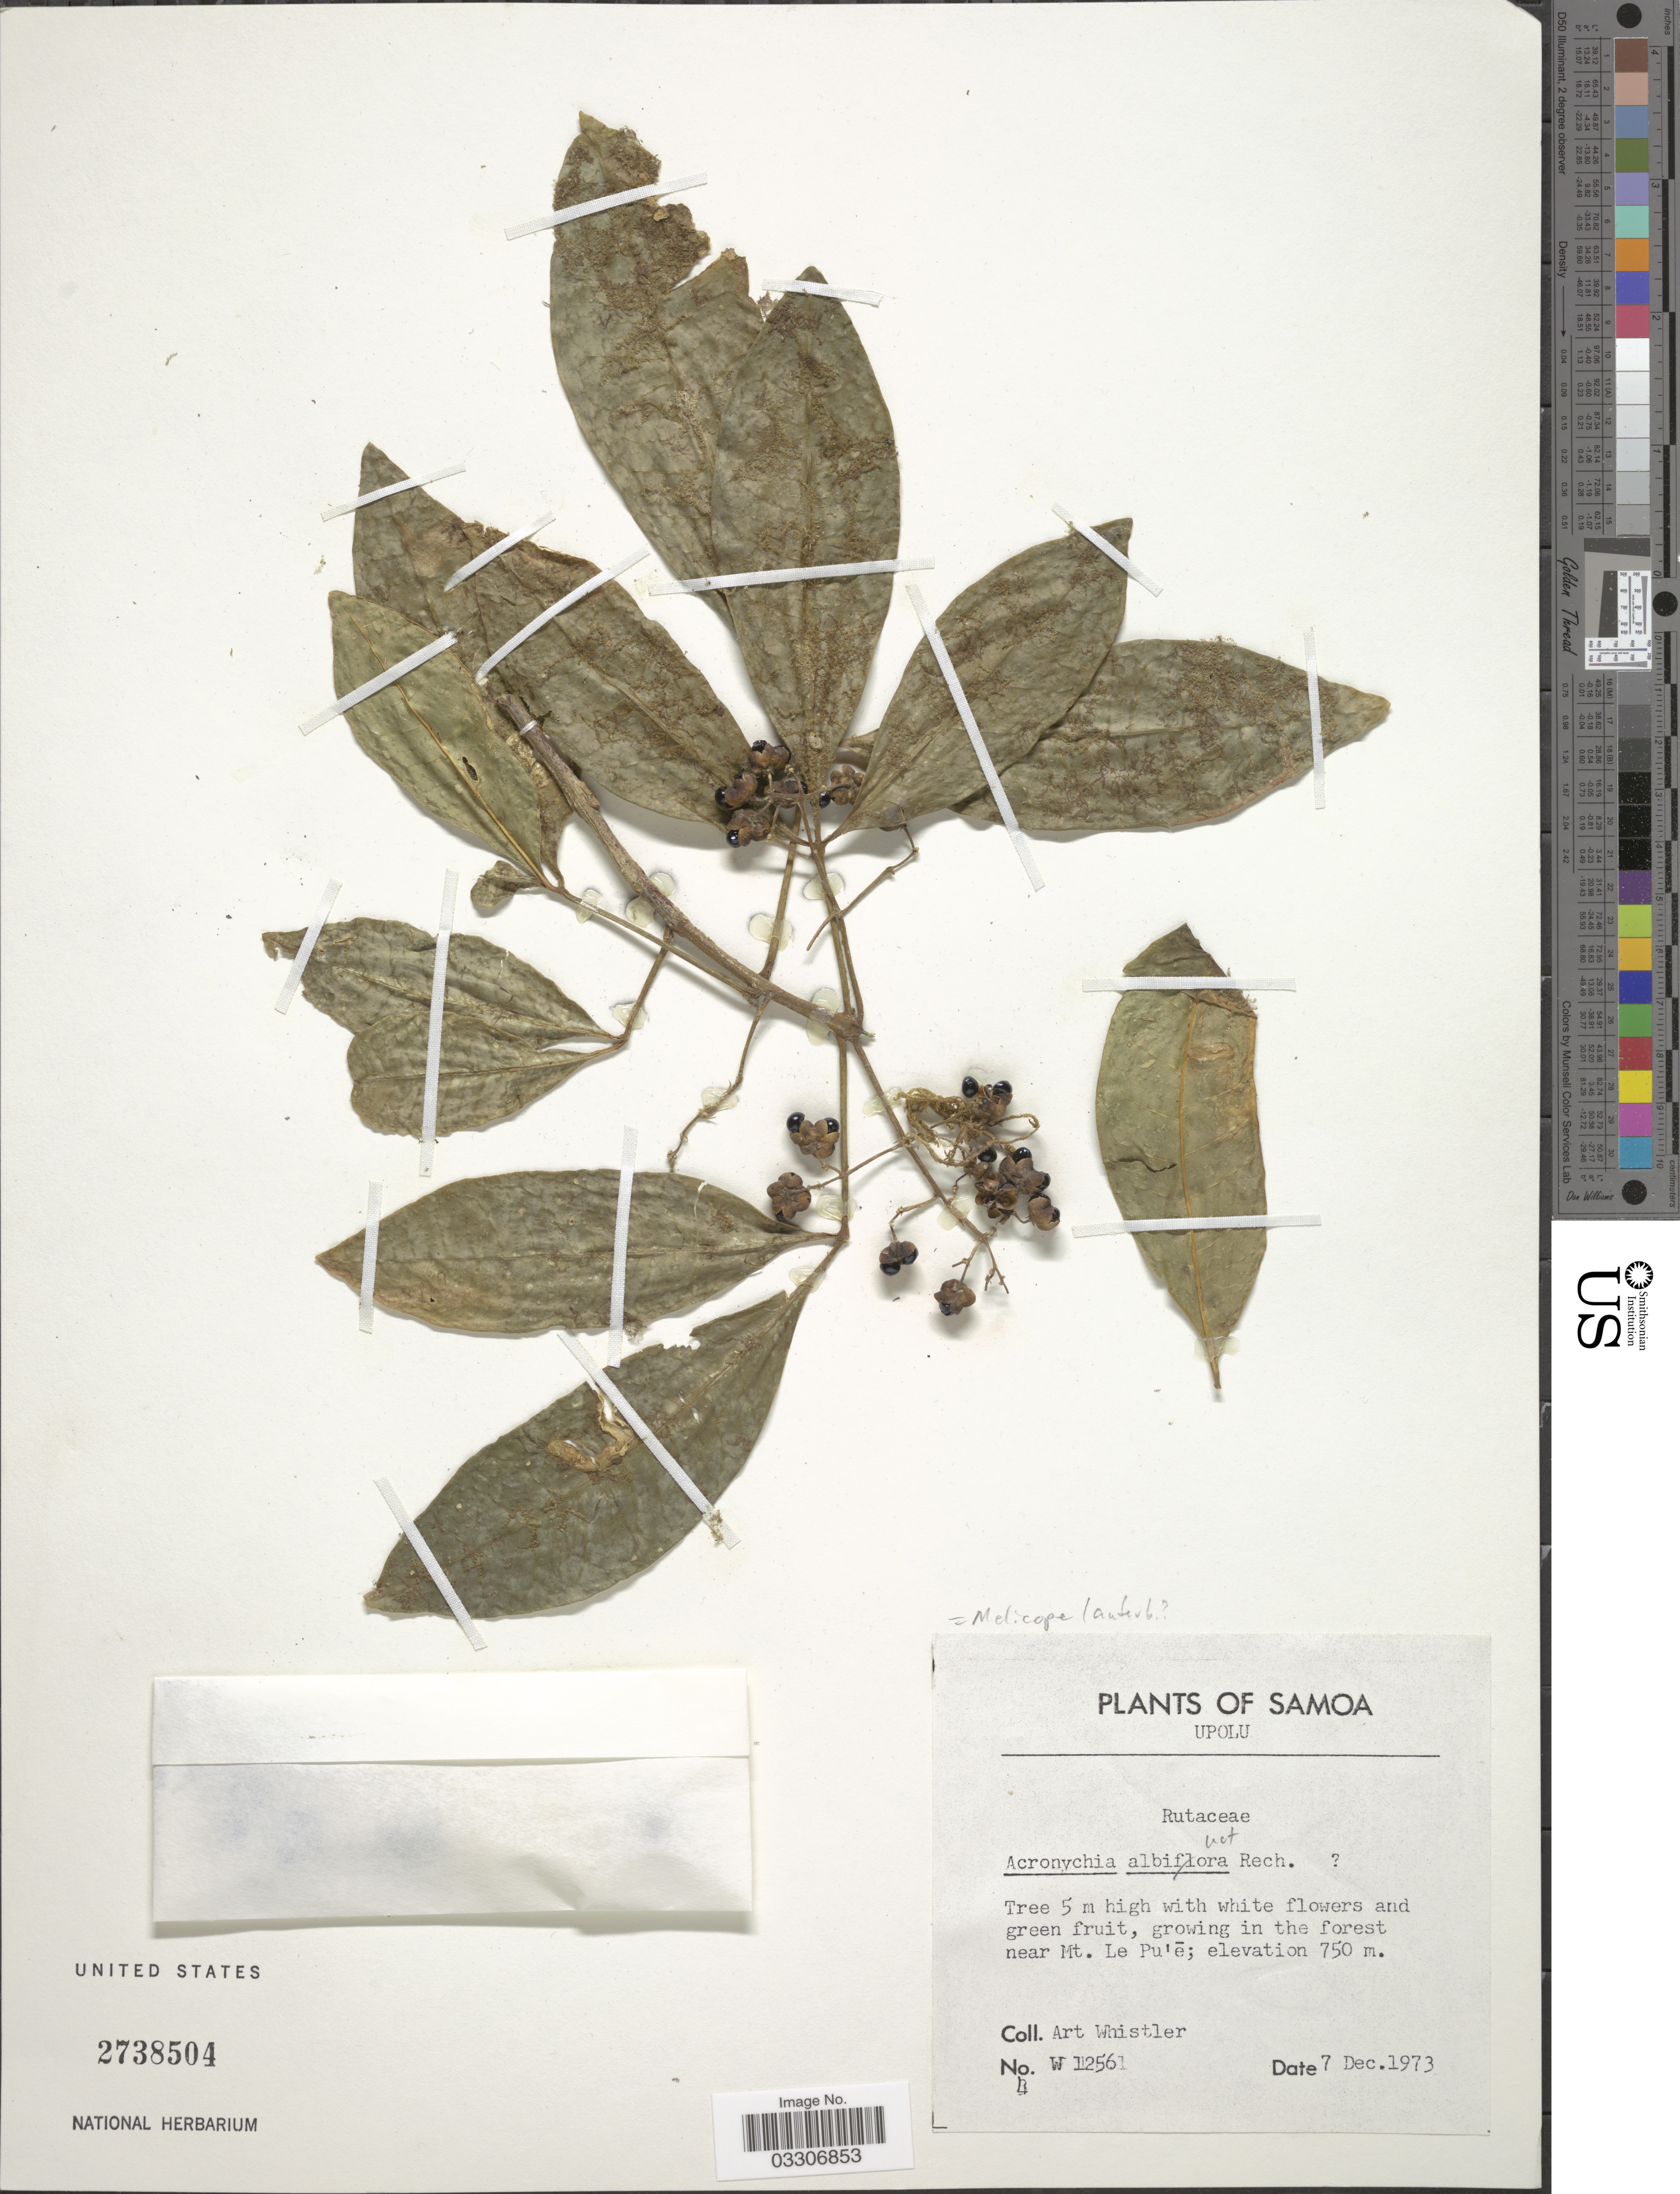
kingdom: Plantae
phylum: Tracheophyta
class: Magnoliopsida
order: Sapindales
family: Rutaceae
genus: Melicope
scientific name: Melicope sp.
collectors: A. Whistler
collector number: W 1256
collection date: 1973-12-07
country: Samoa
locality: Samoa. Upolu. Growing in the forest near Mt. Le Pu'ē.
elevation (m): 750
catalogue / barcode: US 2738504